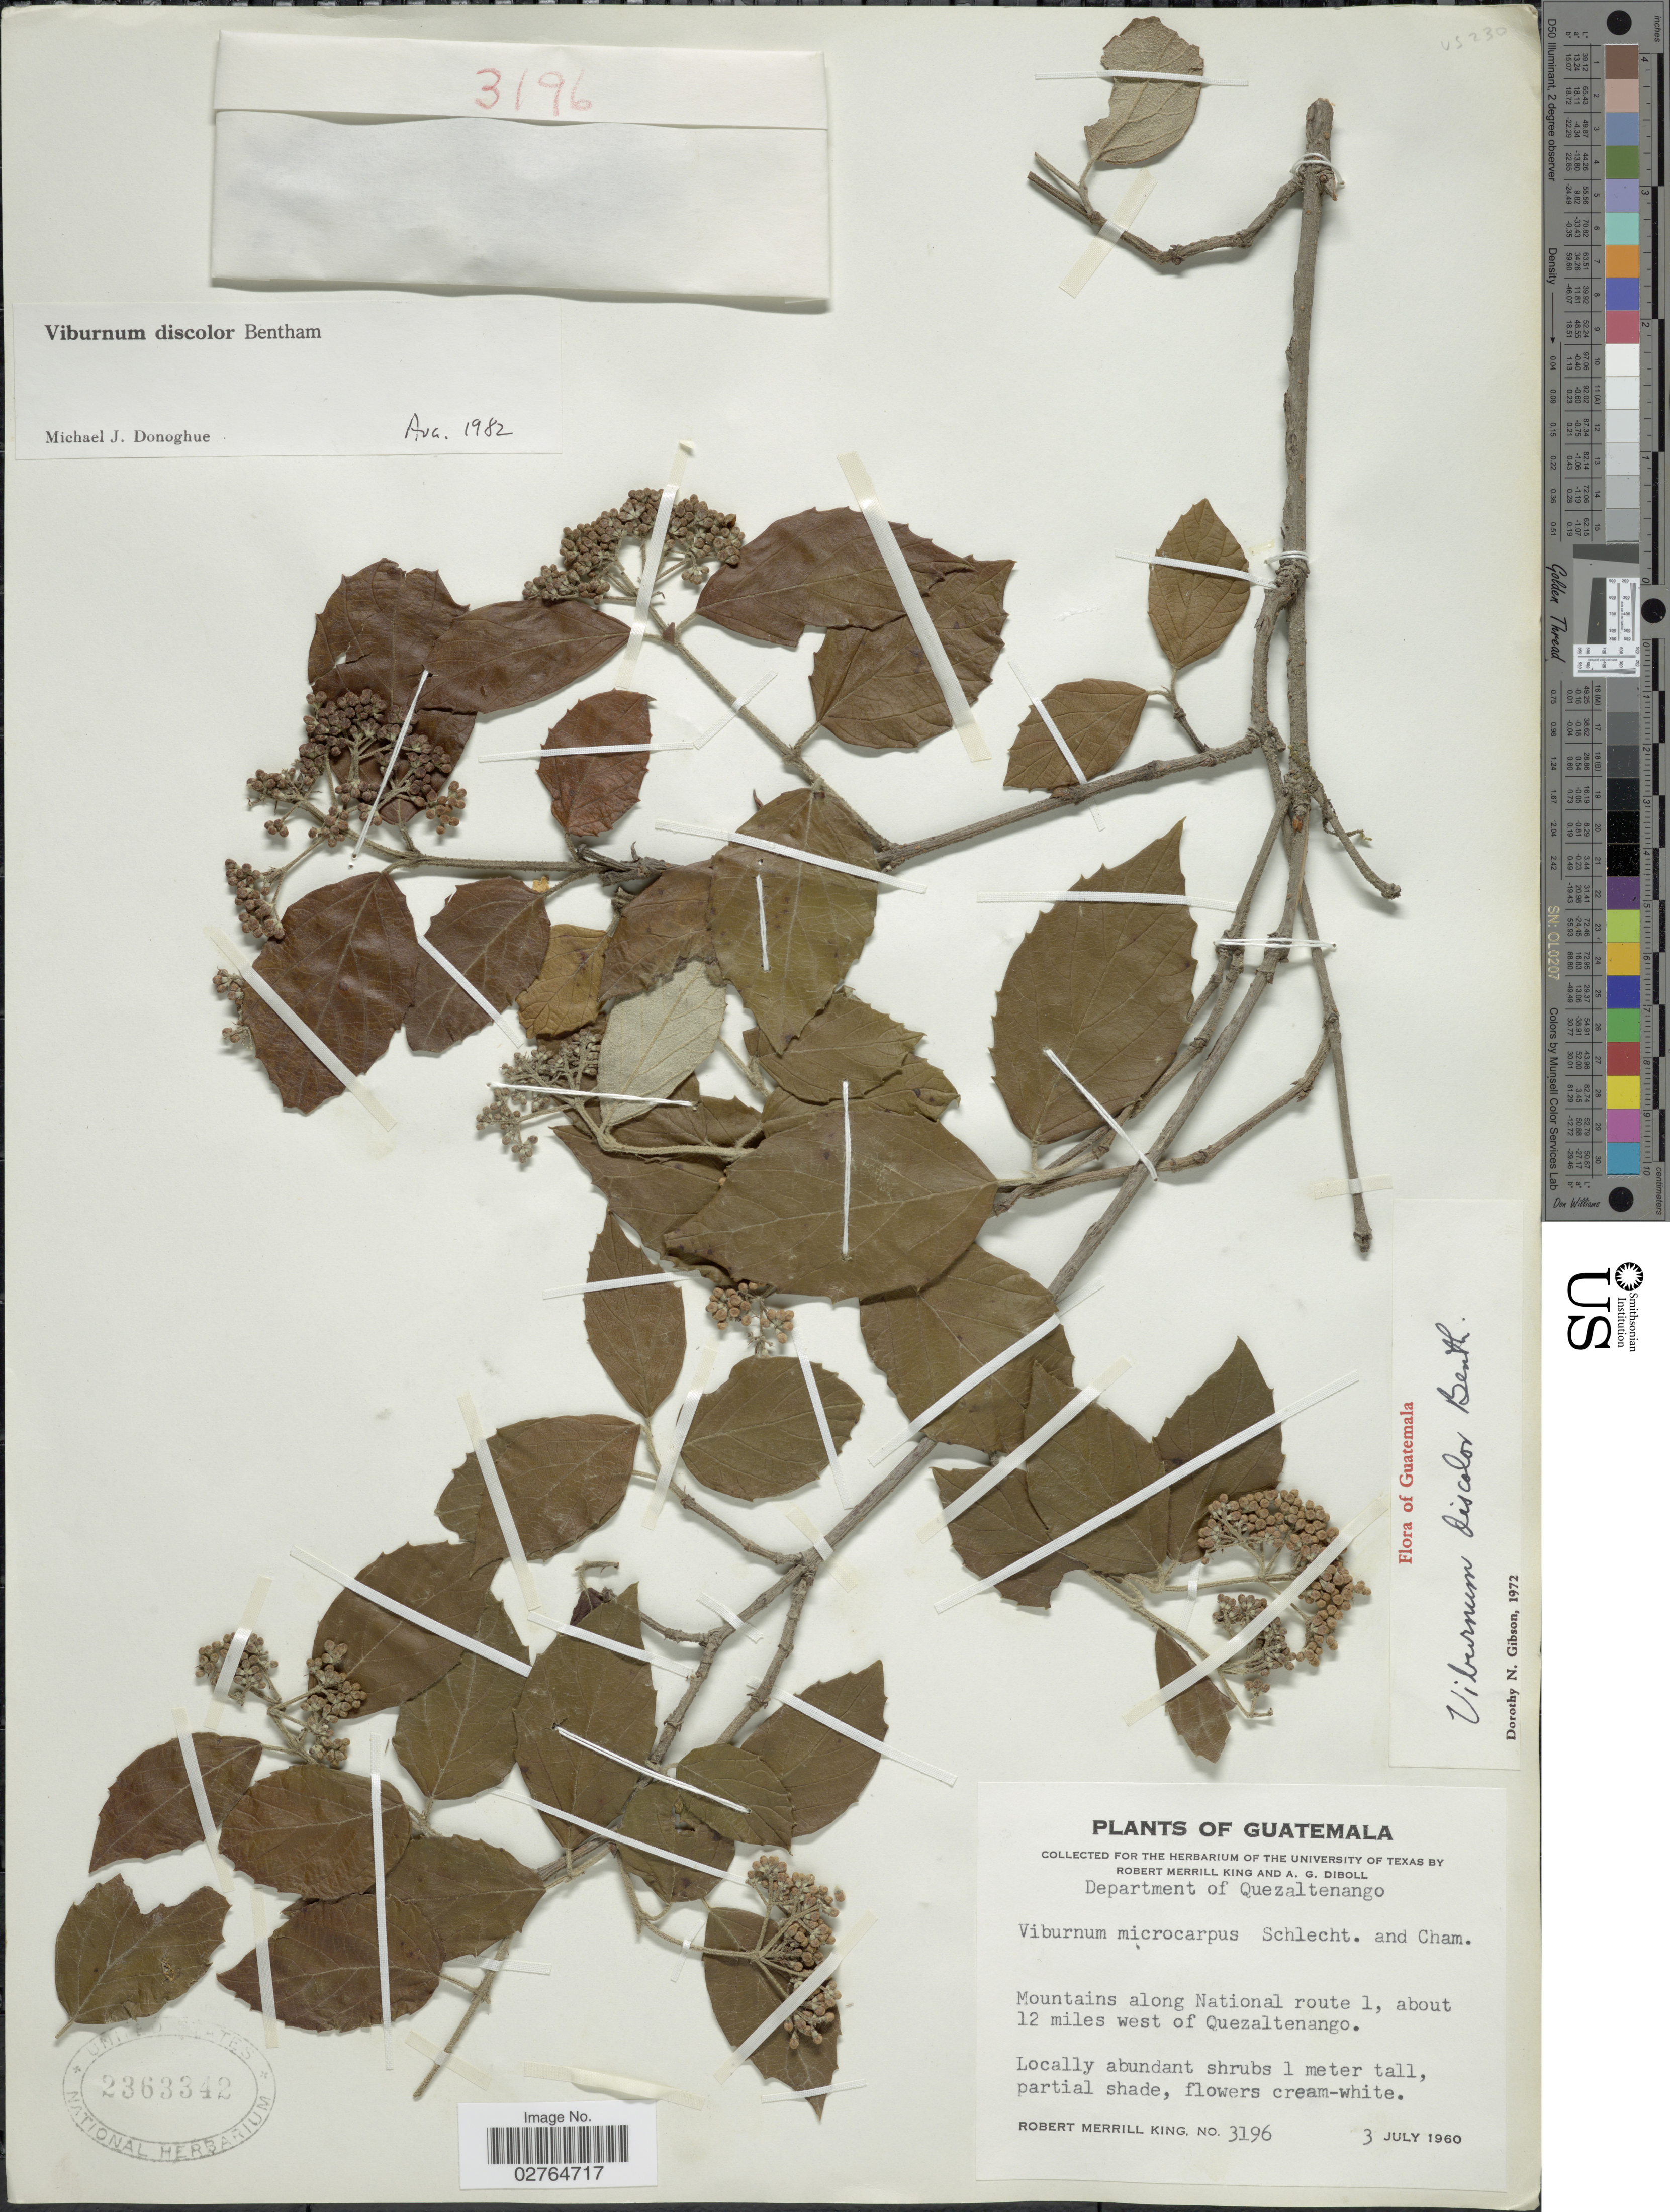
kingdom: Plantae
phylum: Tracheophyta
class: Magnoliopsida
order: Dipsacales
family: Viburnaceae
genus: Viburnum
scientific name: Viburnum discolor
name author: Benth.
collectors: R. M. King & A. Diboll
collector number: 3196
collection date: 1960-07-03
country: Guatemala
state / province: Quetzaltenango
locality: Mountains along National route 1, about 12 miles west of Quezaltenango.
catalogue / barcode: US 2363342